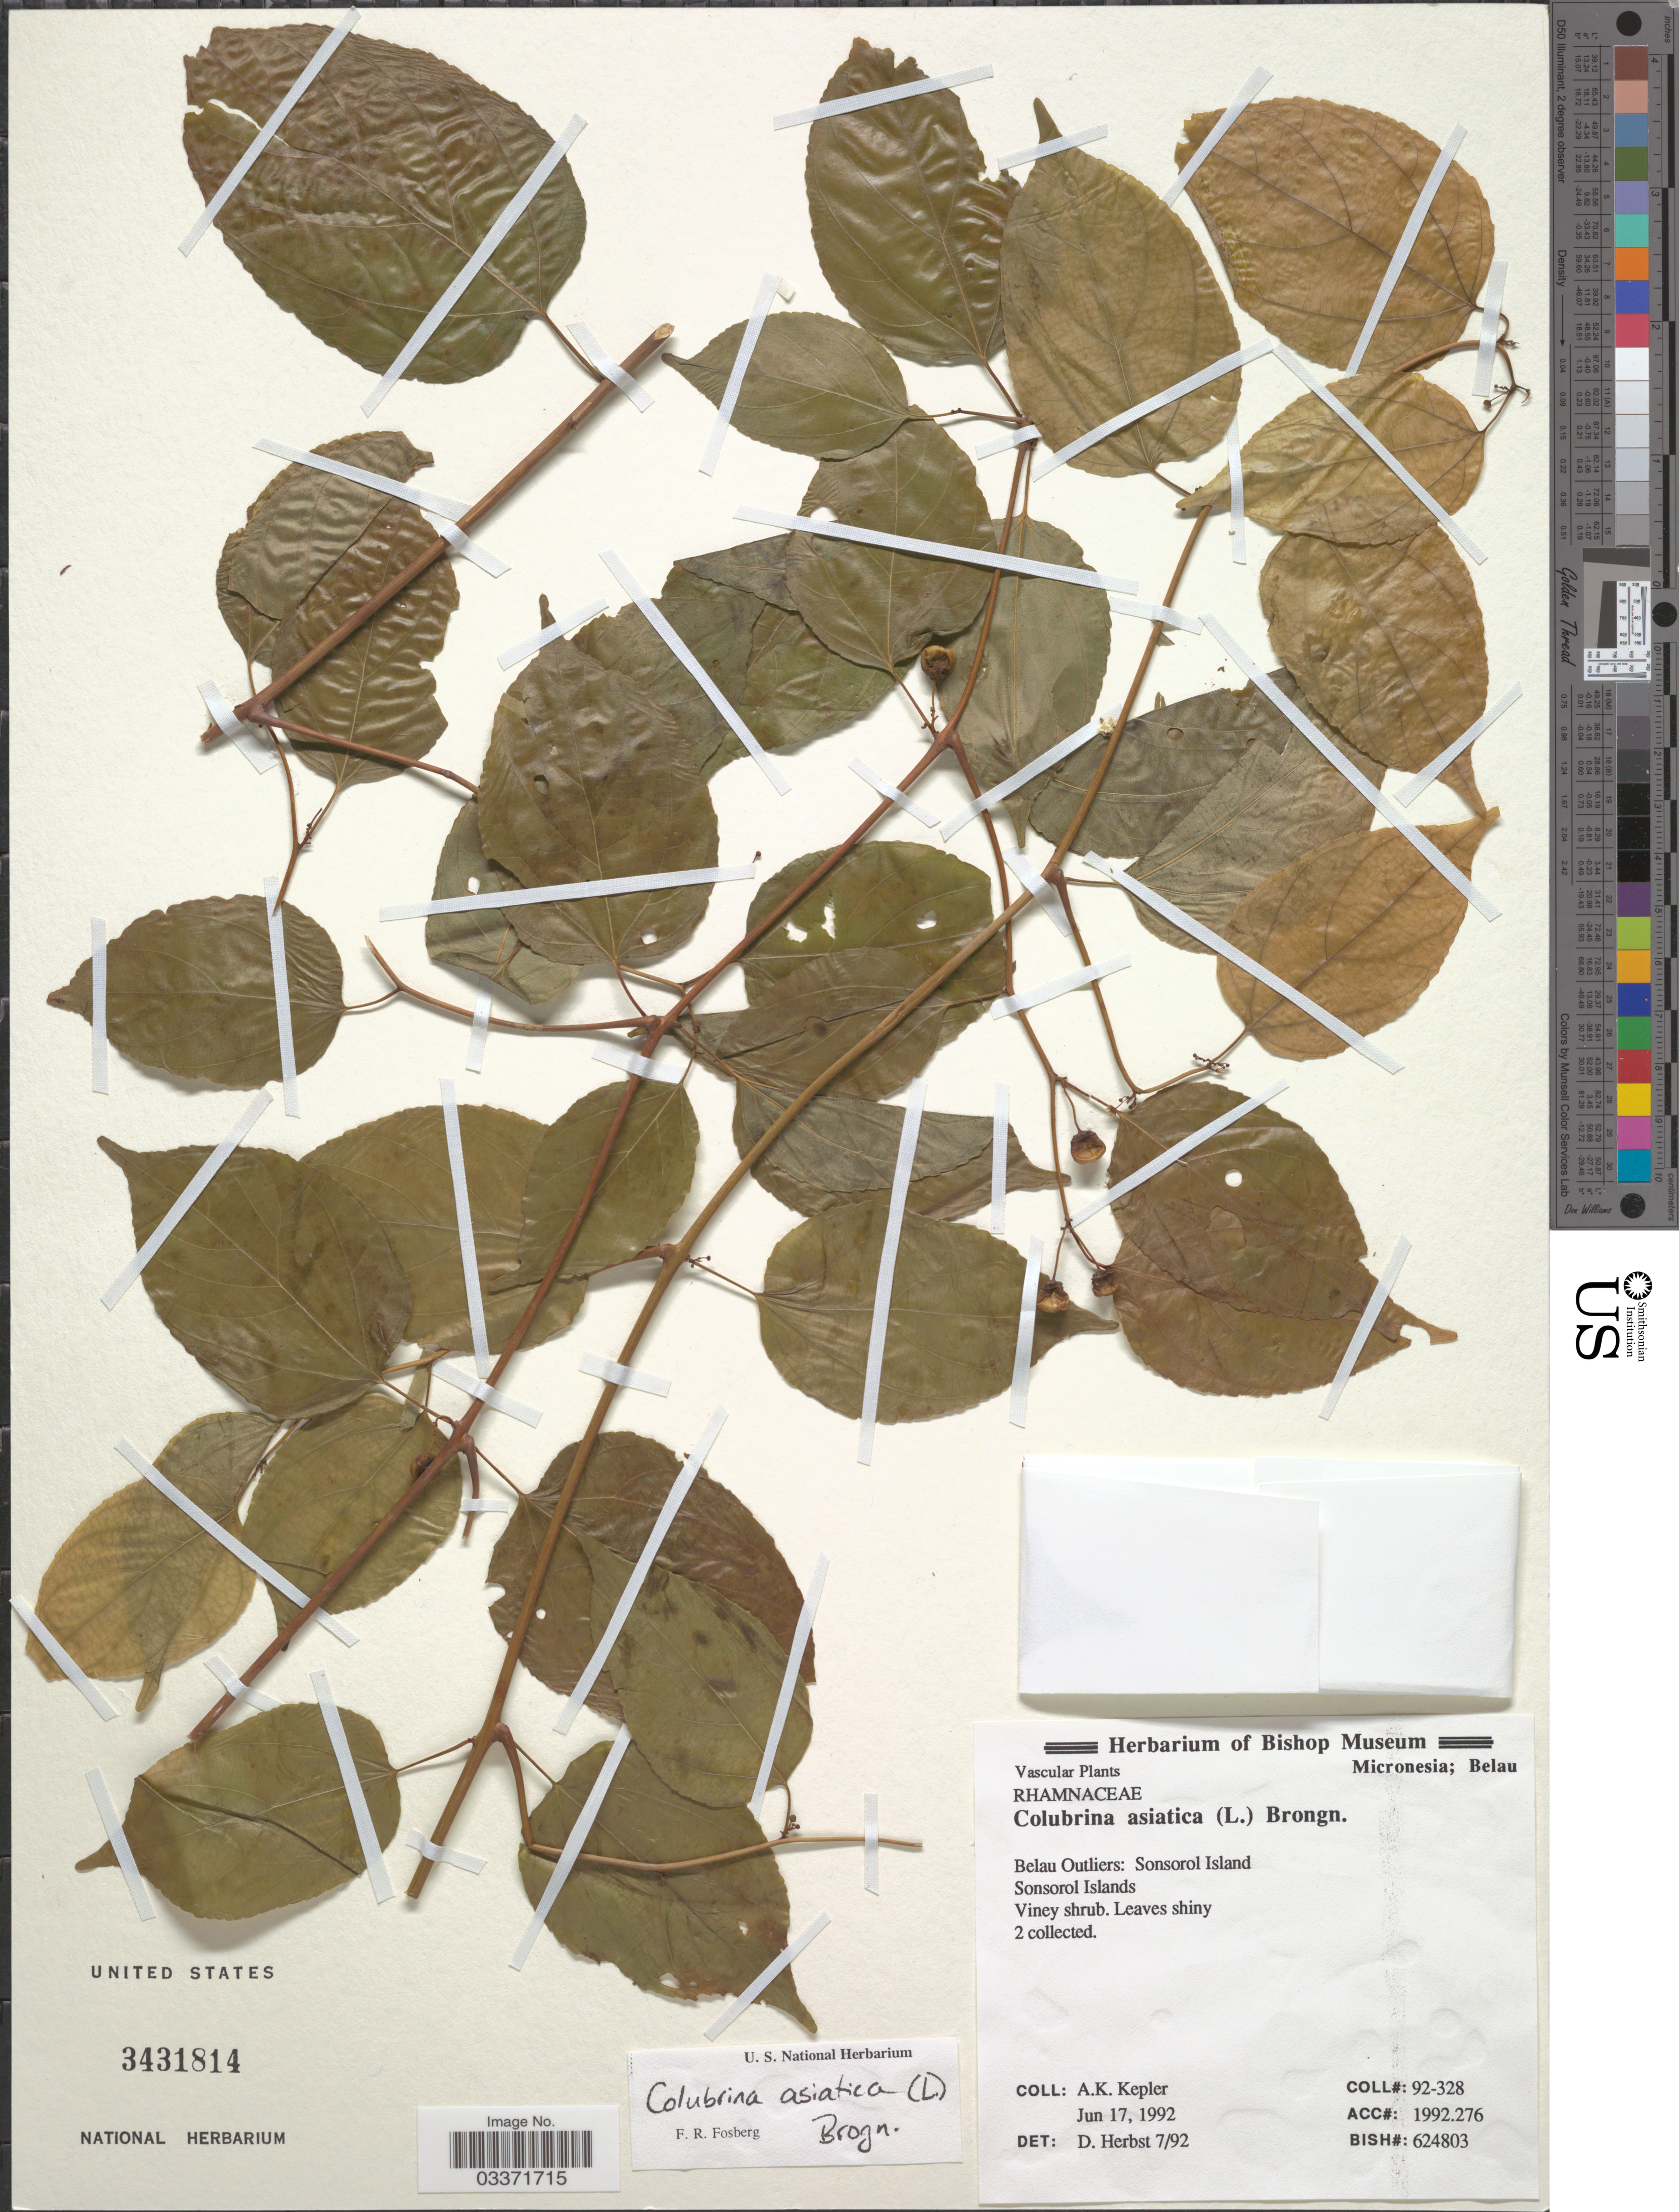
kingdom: Plantae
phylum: Tracheophyta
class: Magnoliopsida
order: Rosales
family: Rhamnaceae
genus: Colubrina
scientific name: Colubrina asiatica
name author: (L.) Brongn.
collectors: A. K. Kepler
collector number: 92-328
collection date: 1992-06-17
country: Palau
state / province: Belau Outliers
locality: Sonsorol Island, Sonsorol Islands.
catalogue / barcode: US 3431814